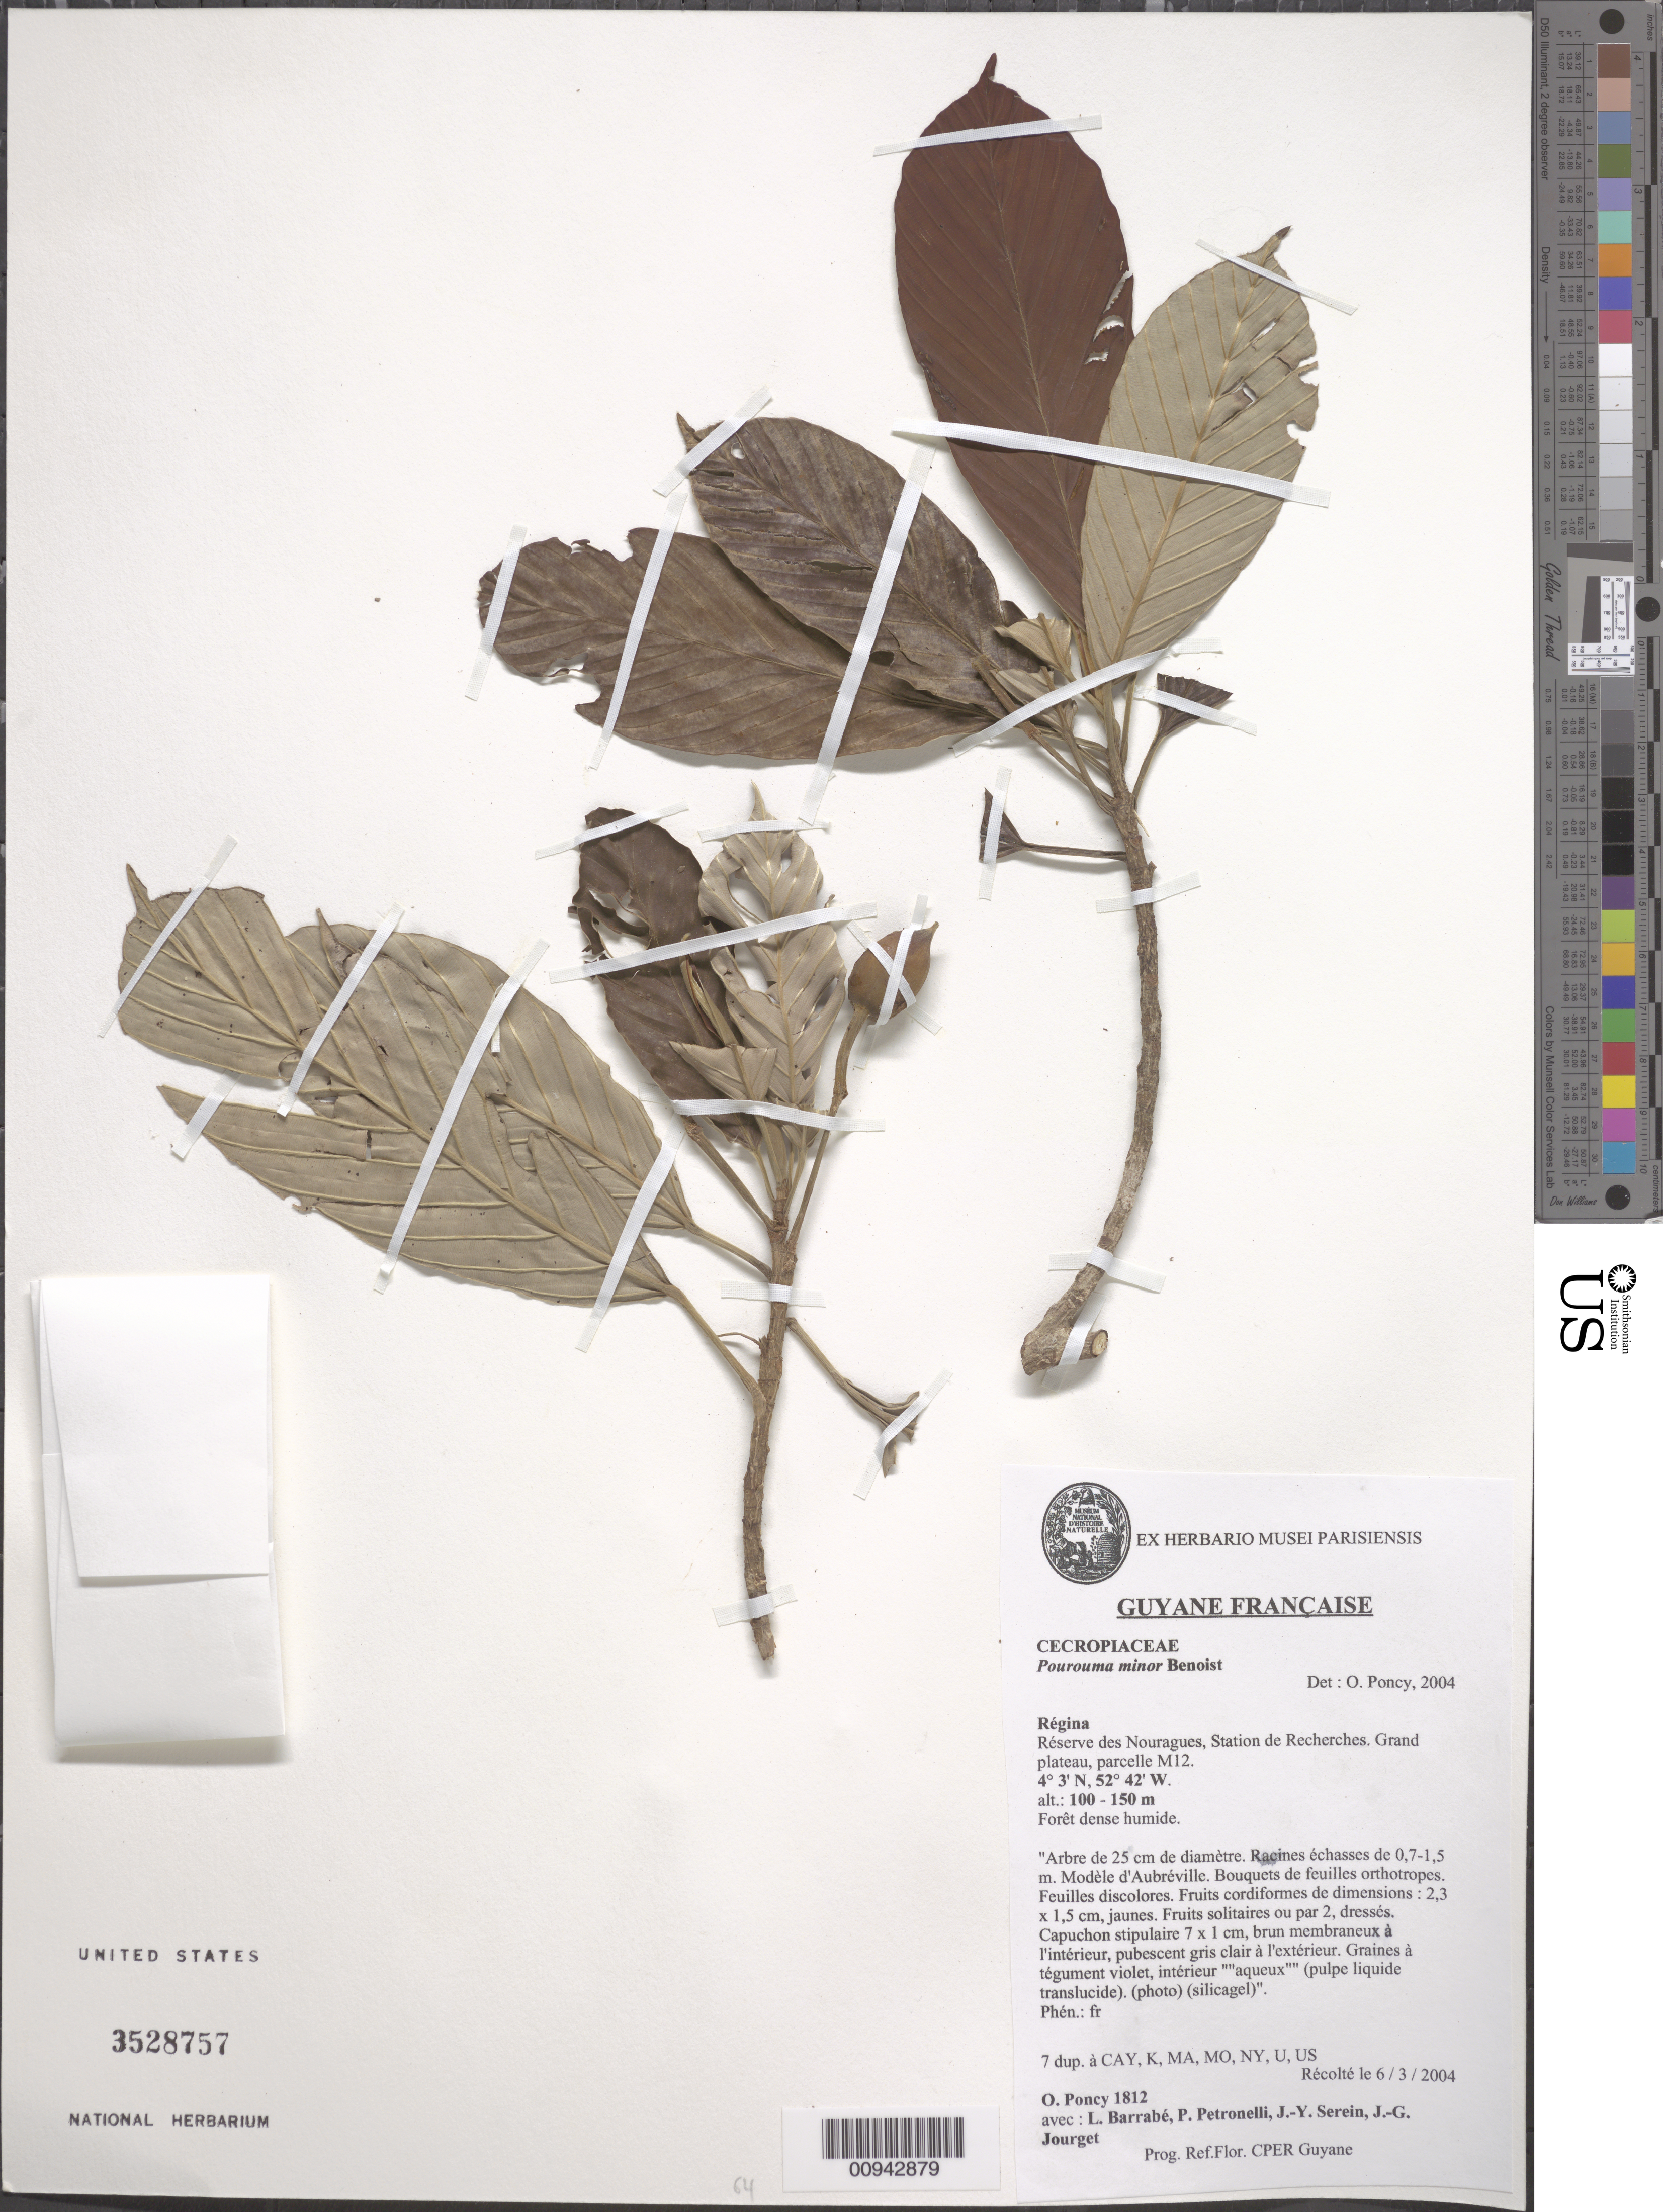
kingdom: Plantae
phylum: Tracheophyta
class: Magnoliopsida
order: Rosales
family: Urticaceae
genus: Pourouma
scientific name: Pourouma minor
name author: Benoist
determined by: Poncy, O.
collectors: O. Poncy, L. Barrabé, P. Petronelli, J. Serein & J. Jourget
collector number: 1812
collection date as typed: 6-Mar-04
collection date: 2004-03-06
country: French Guiana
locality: Régina, Réserve des Nouragues, Station de Recherches. Grand plateau, parcelle M12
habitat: Foret dense humide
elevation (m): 100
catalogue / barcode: US 3528757